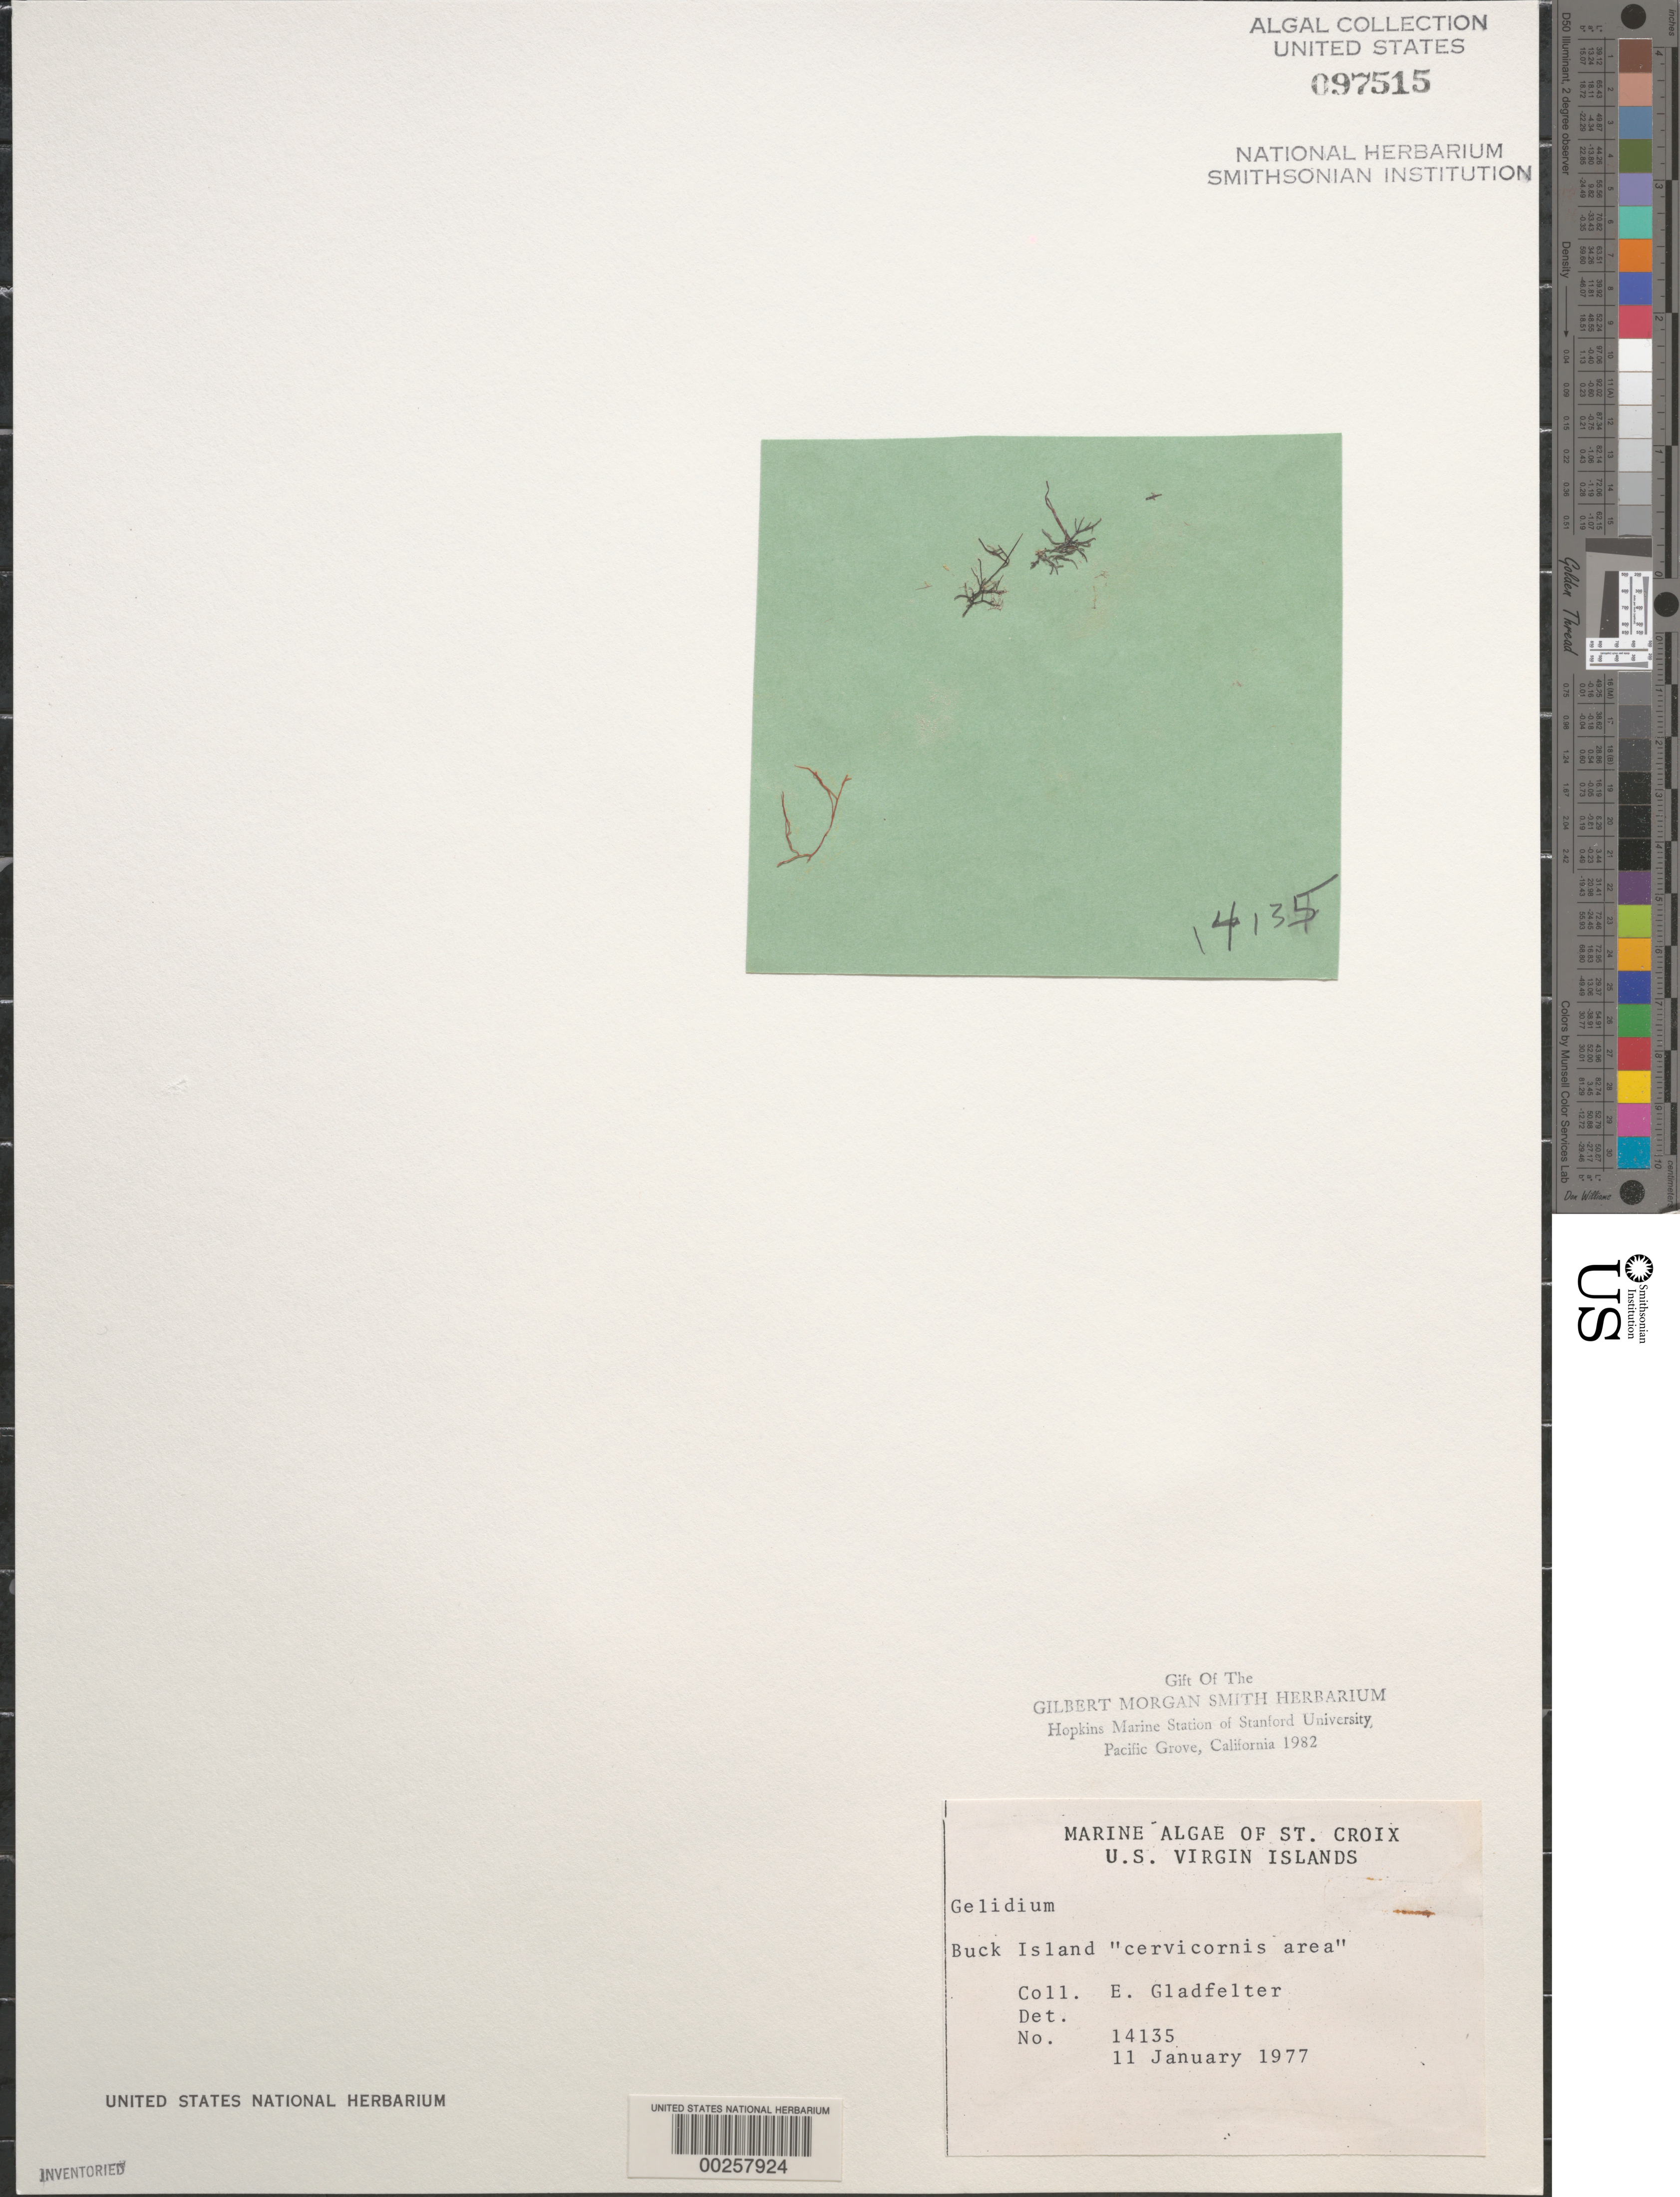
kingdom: Plantae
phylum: Rhodophyta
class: Florideophyceae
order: Gelidiales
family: Gelidiaceae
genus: Gelidium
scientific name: Gelidium sp.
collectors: E. Gladfelter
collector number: IAA 14135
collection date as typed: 11 Jan 1977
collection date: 1977-01-11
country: U.S. Virgin Islands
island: St. Croix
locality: Buck Island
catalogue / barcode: US 97515